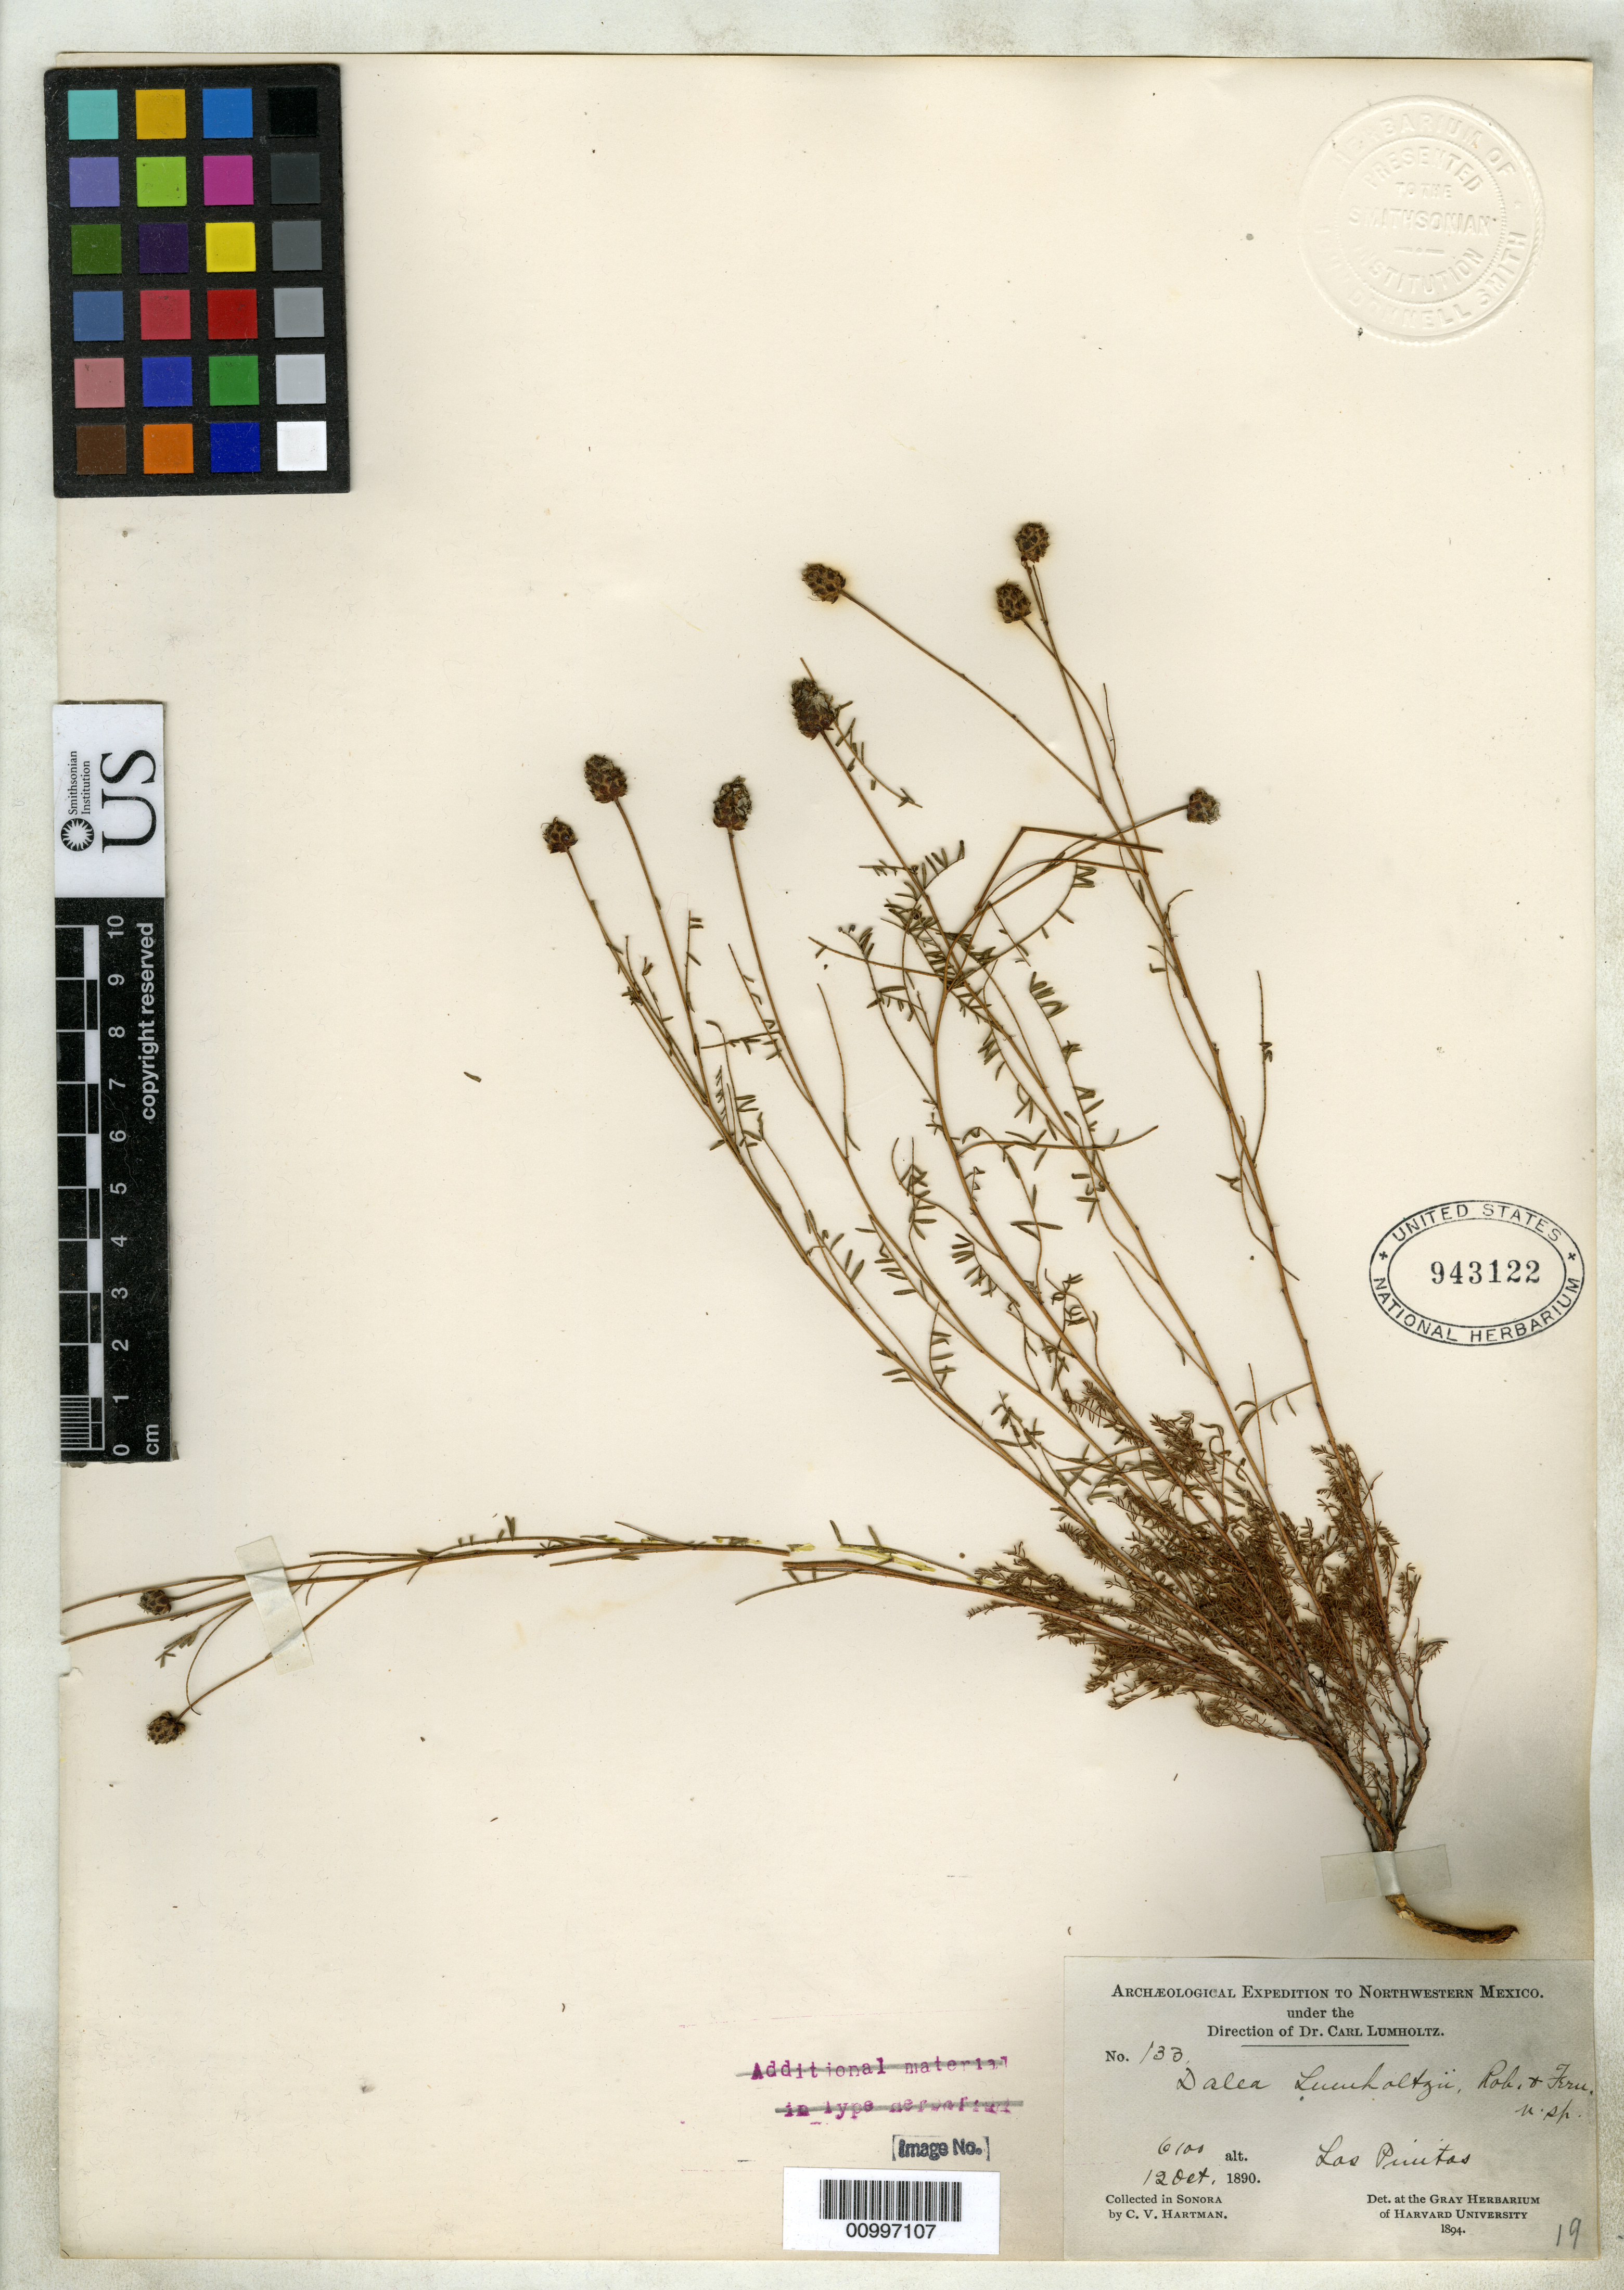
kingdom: Plantae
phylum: Tracheophyta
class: Magnoliopsida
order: Fabales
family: Fabaceae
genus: Dalea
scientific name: Dalea lumholtzii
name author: B.L. Rob. & Fernald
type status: Isotype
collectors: C. V. Hartman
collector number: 133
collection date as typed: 12 Oct 1890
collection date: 1890-10-12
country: Mexico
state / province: Sonora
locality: Los Pinitos.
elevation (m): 1859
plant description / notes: From the herbarium of J. Donnell Smith.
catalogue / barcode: US 943122